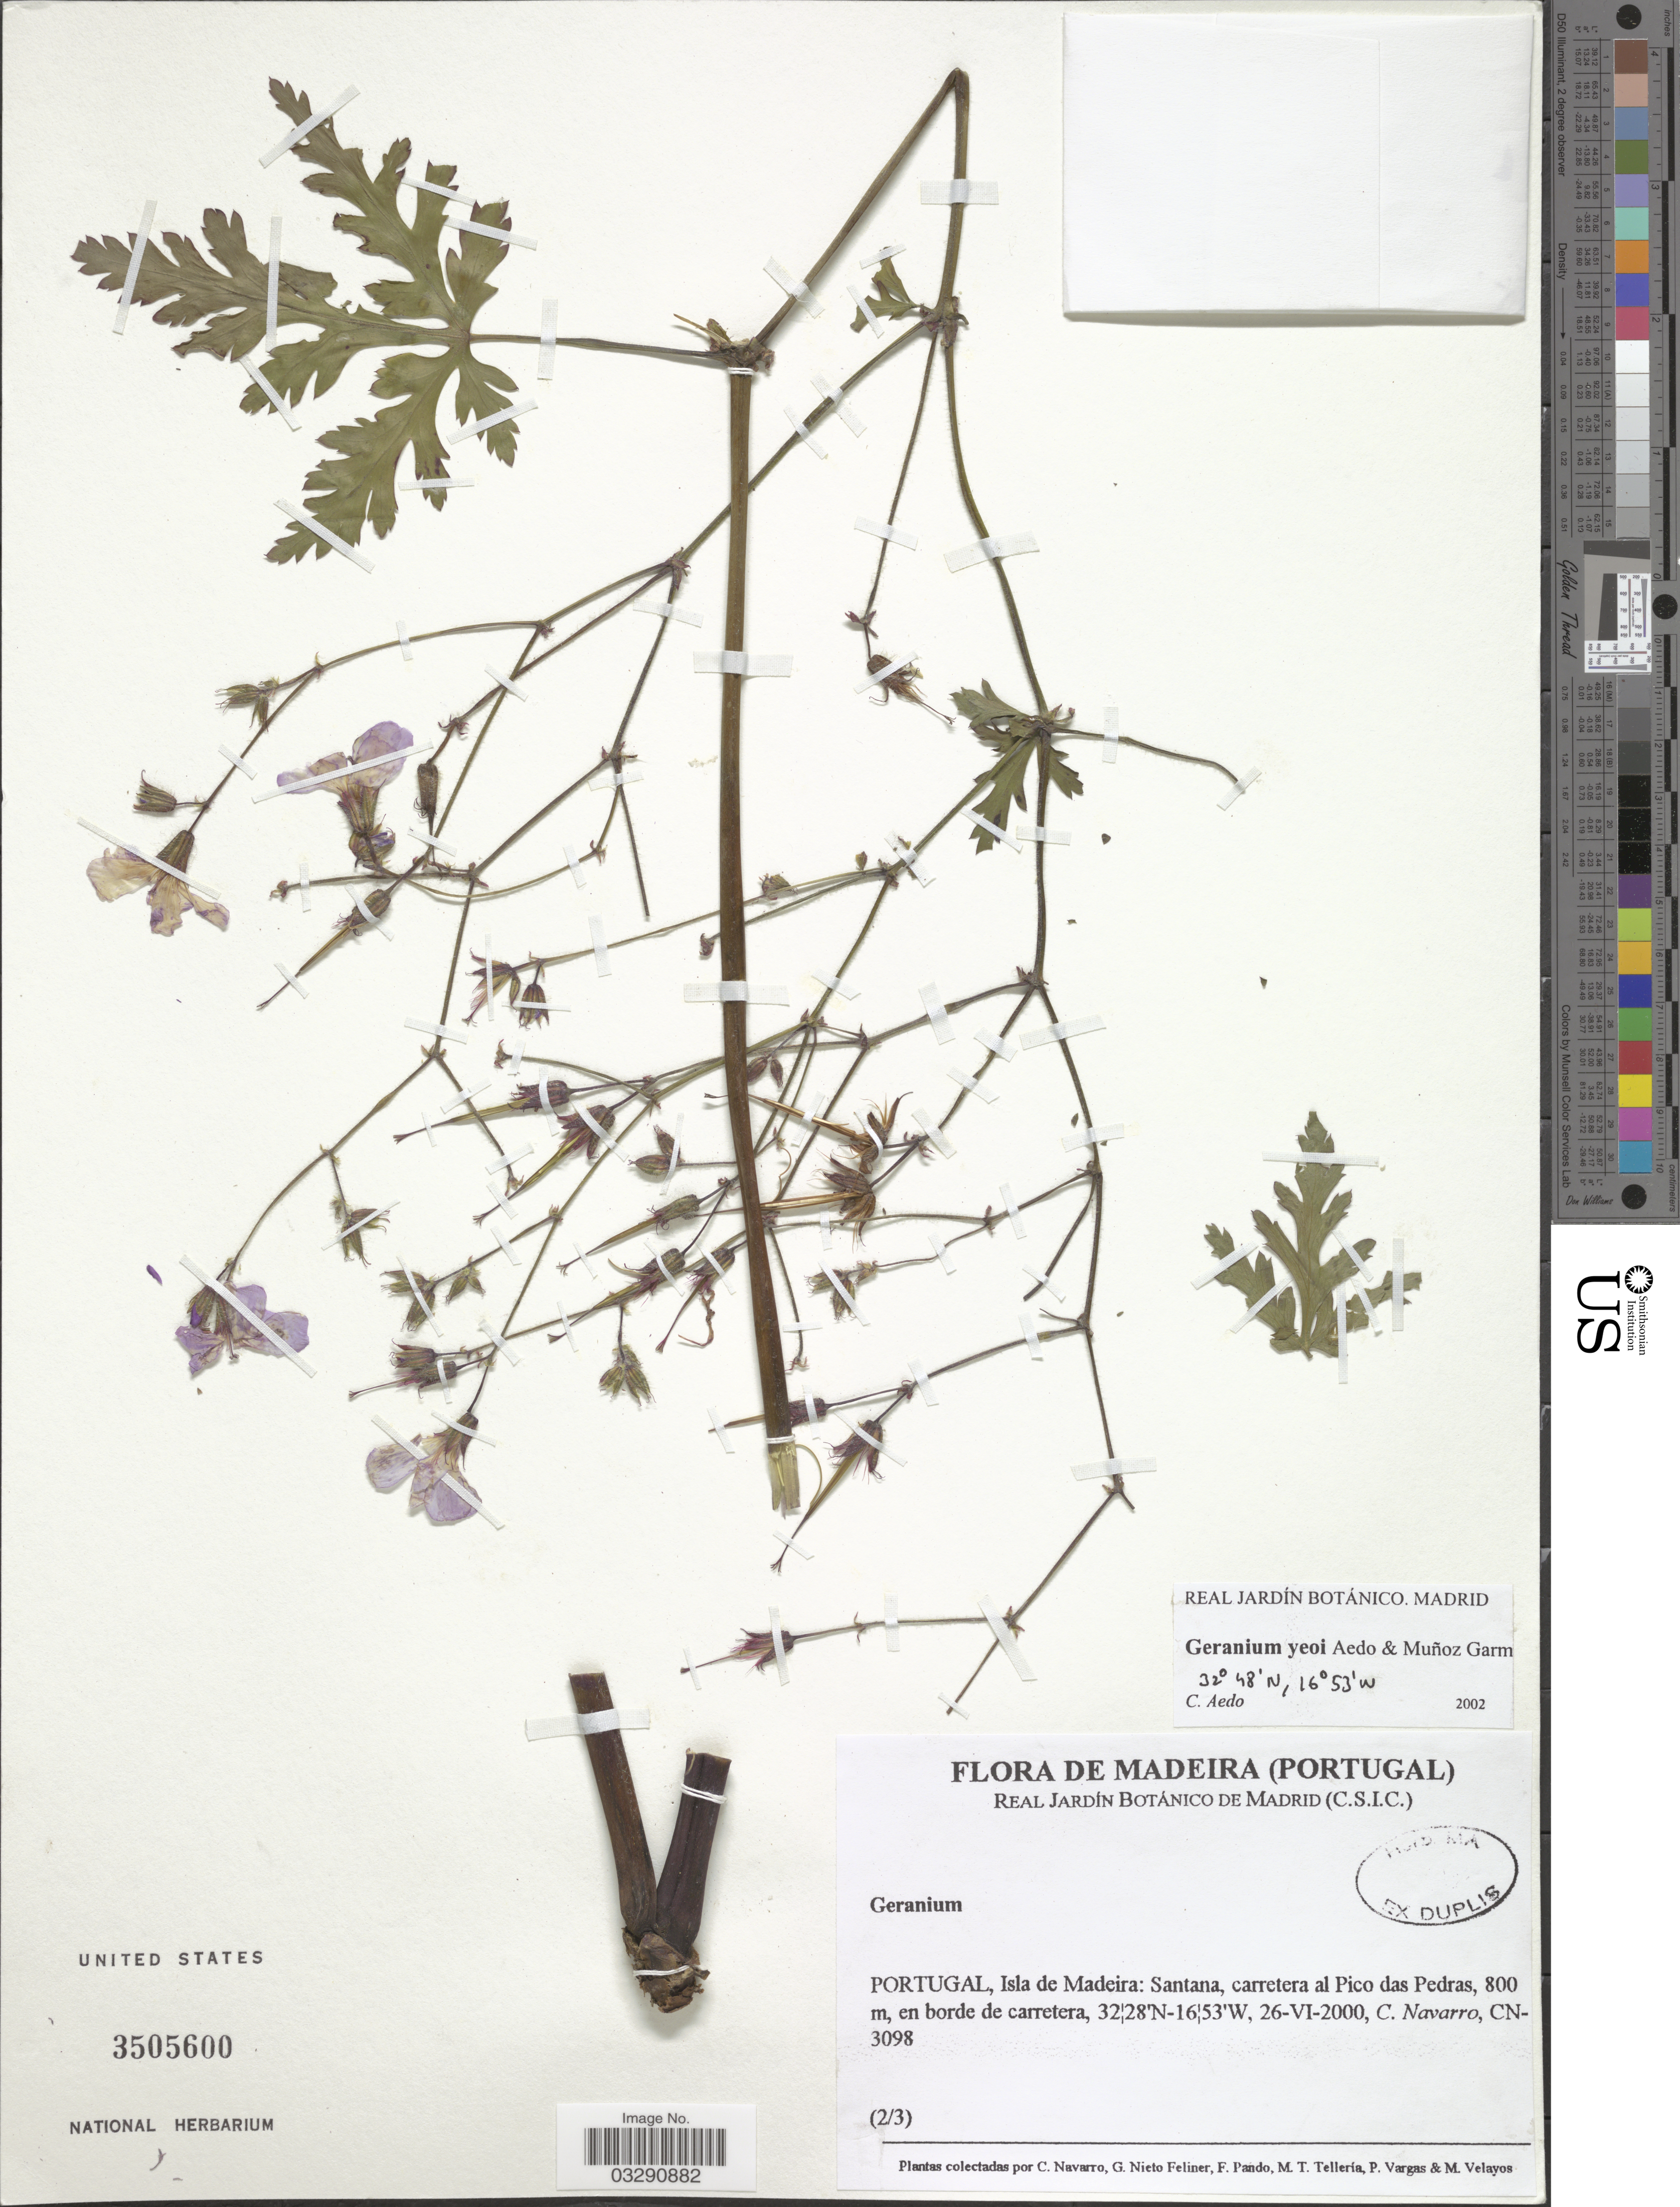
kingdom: Plantae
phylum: Tracheophyta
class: Magnoliopsida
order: Geraniales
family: Geraniaceae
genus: Geranium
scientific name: Geranium yeoi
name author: Aedo & Muñoz Garm.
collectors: C. Navarro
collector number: CN-3098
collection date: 2000-06-26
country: Portugal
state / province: Madeira (Aut. Reg.)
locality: Isla de Madeira: Santana, carretera al Pico das Pedras.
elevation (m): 800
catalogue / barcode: US 3505600